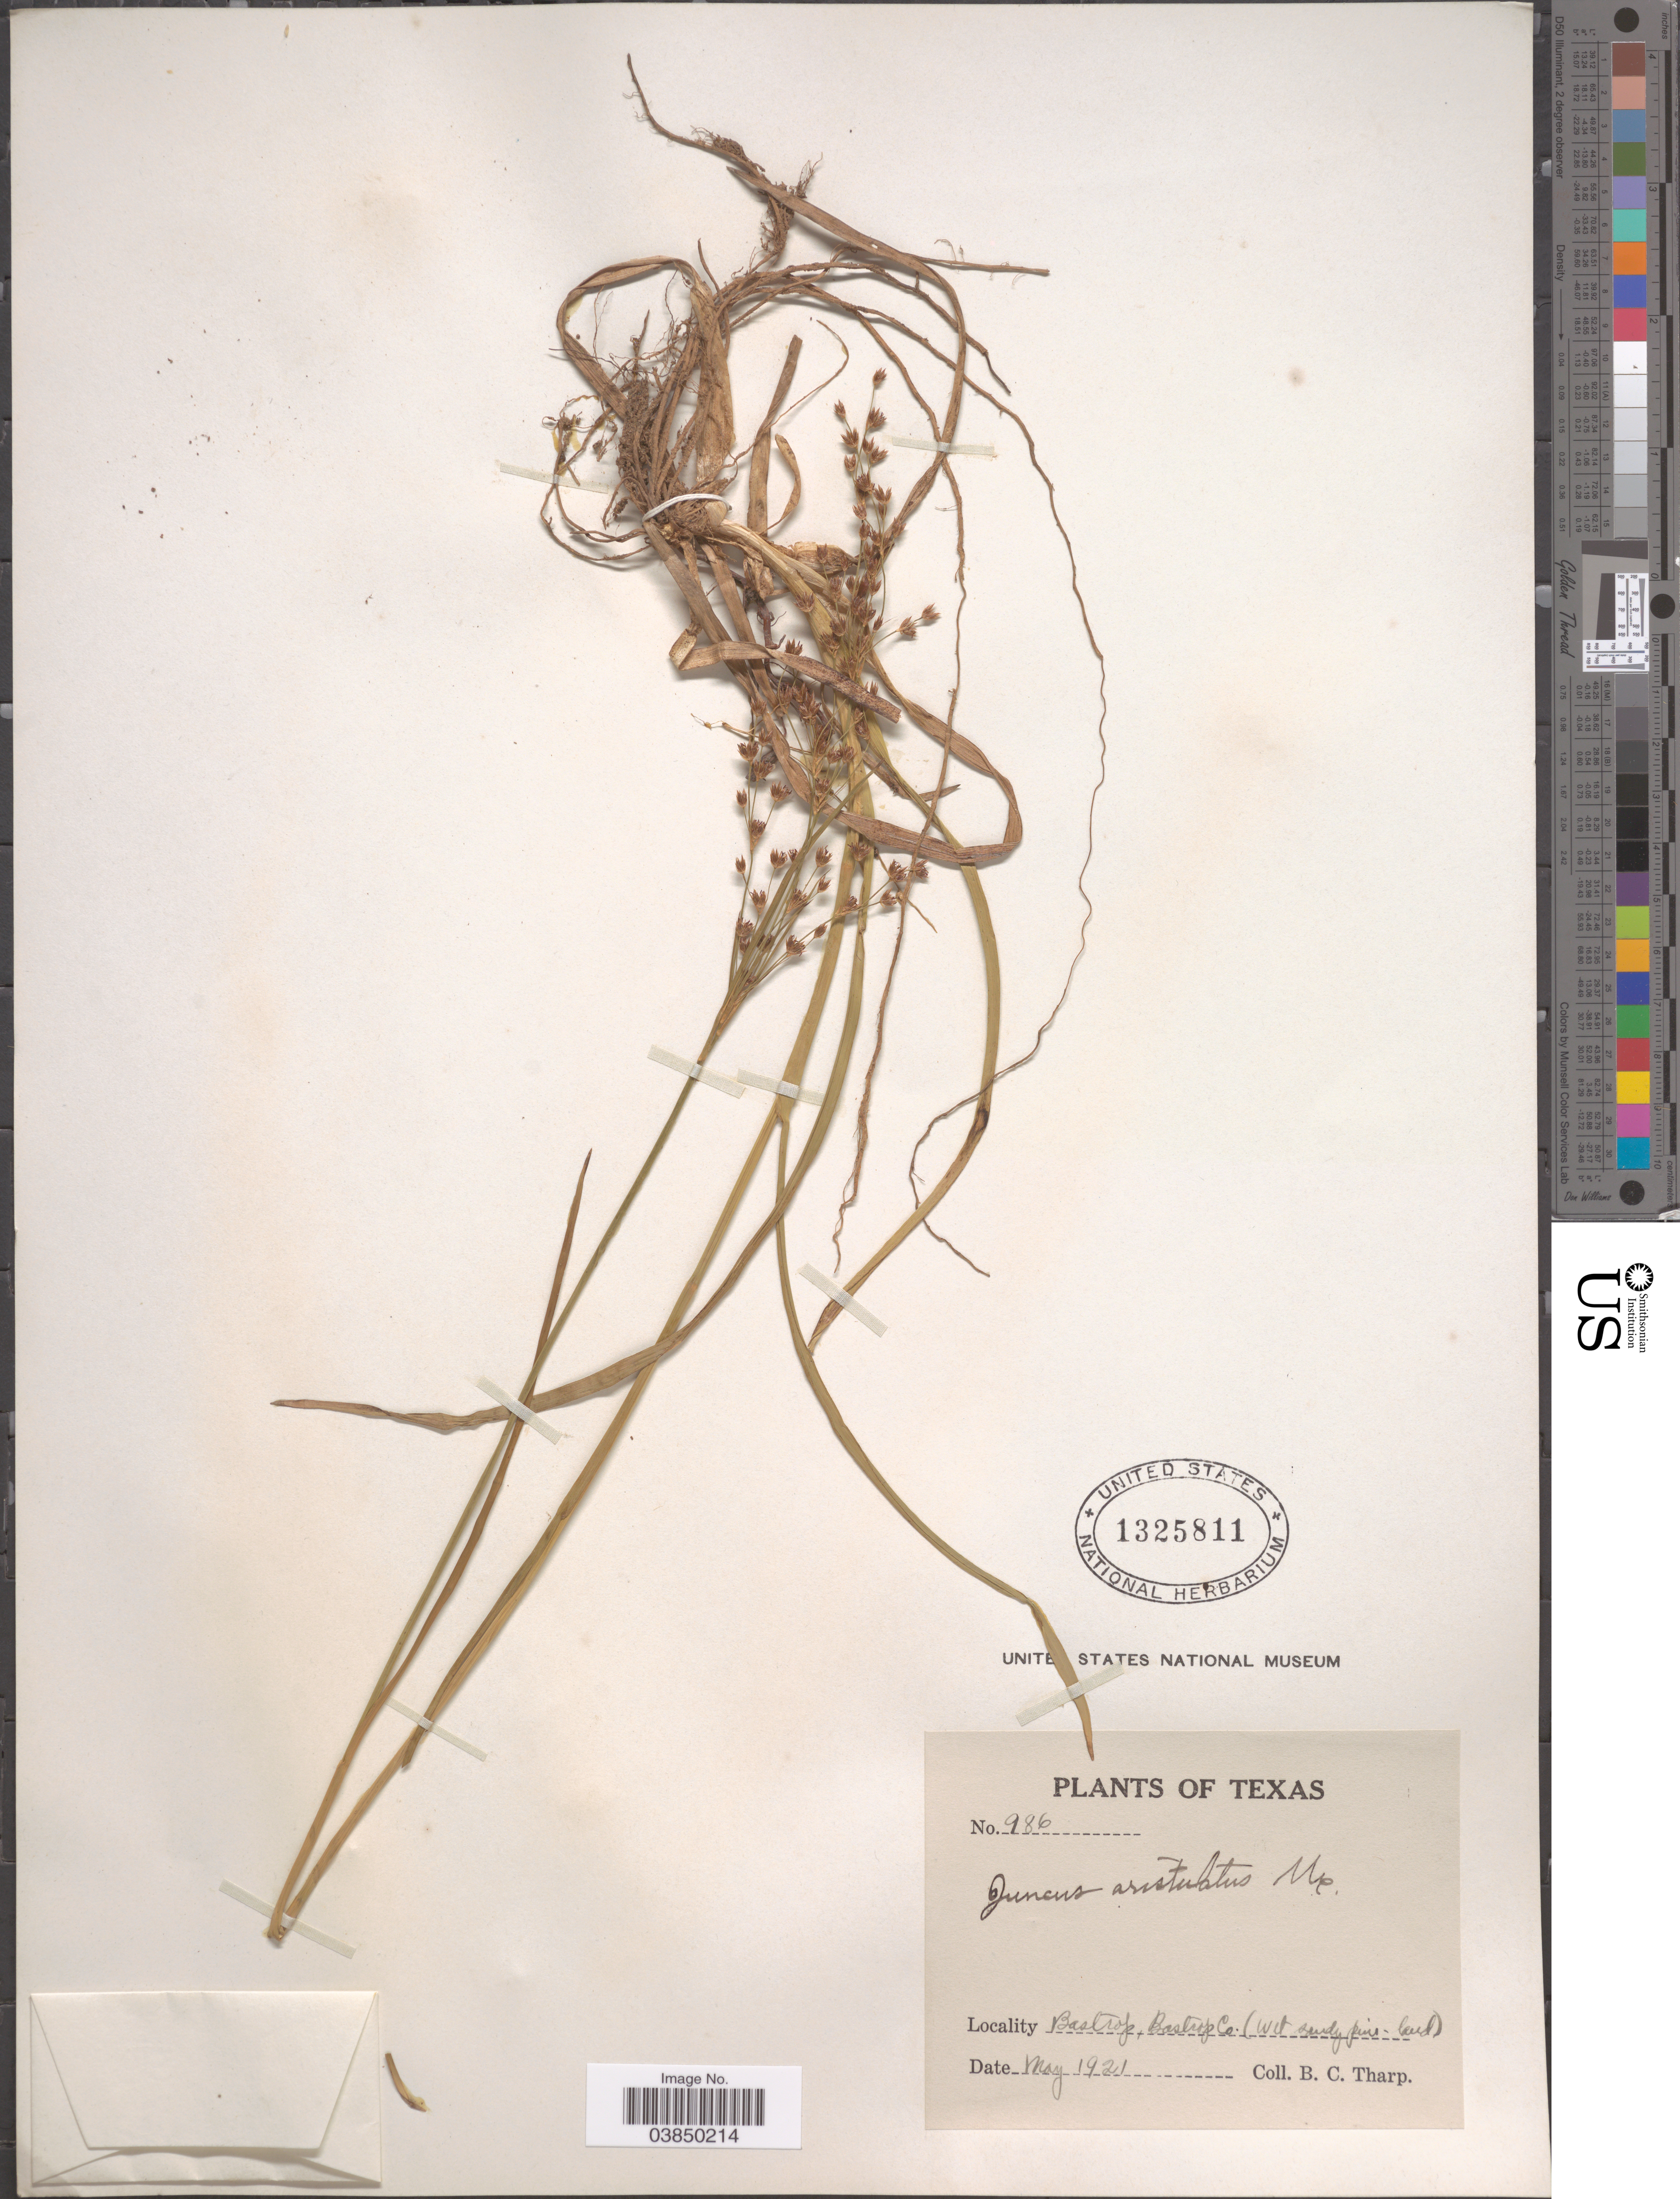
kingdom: Plantae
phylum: Tracheophyta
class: Liliopsida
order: Poales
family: Juncaceae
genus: Juncus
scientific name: Juncus biflorus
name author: Ell.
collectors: B. C. Tharp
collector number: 986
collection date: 1921-05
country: United States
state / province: Texas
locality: Bastrop, Bastrop Co.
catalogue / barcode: US 1325811